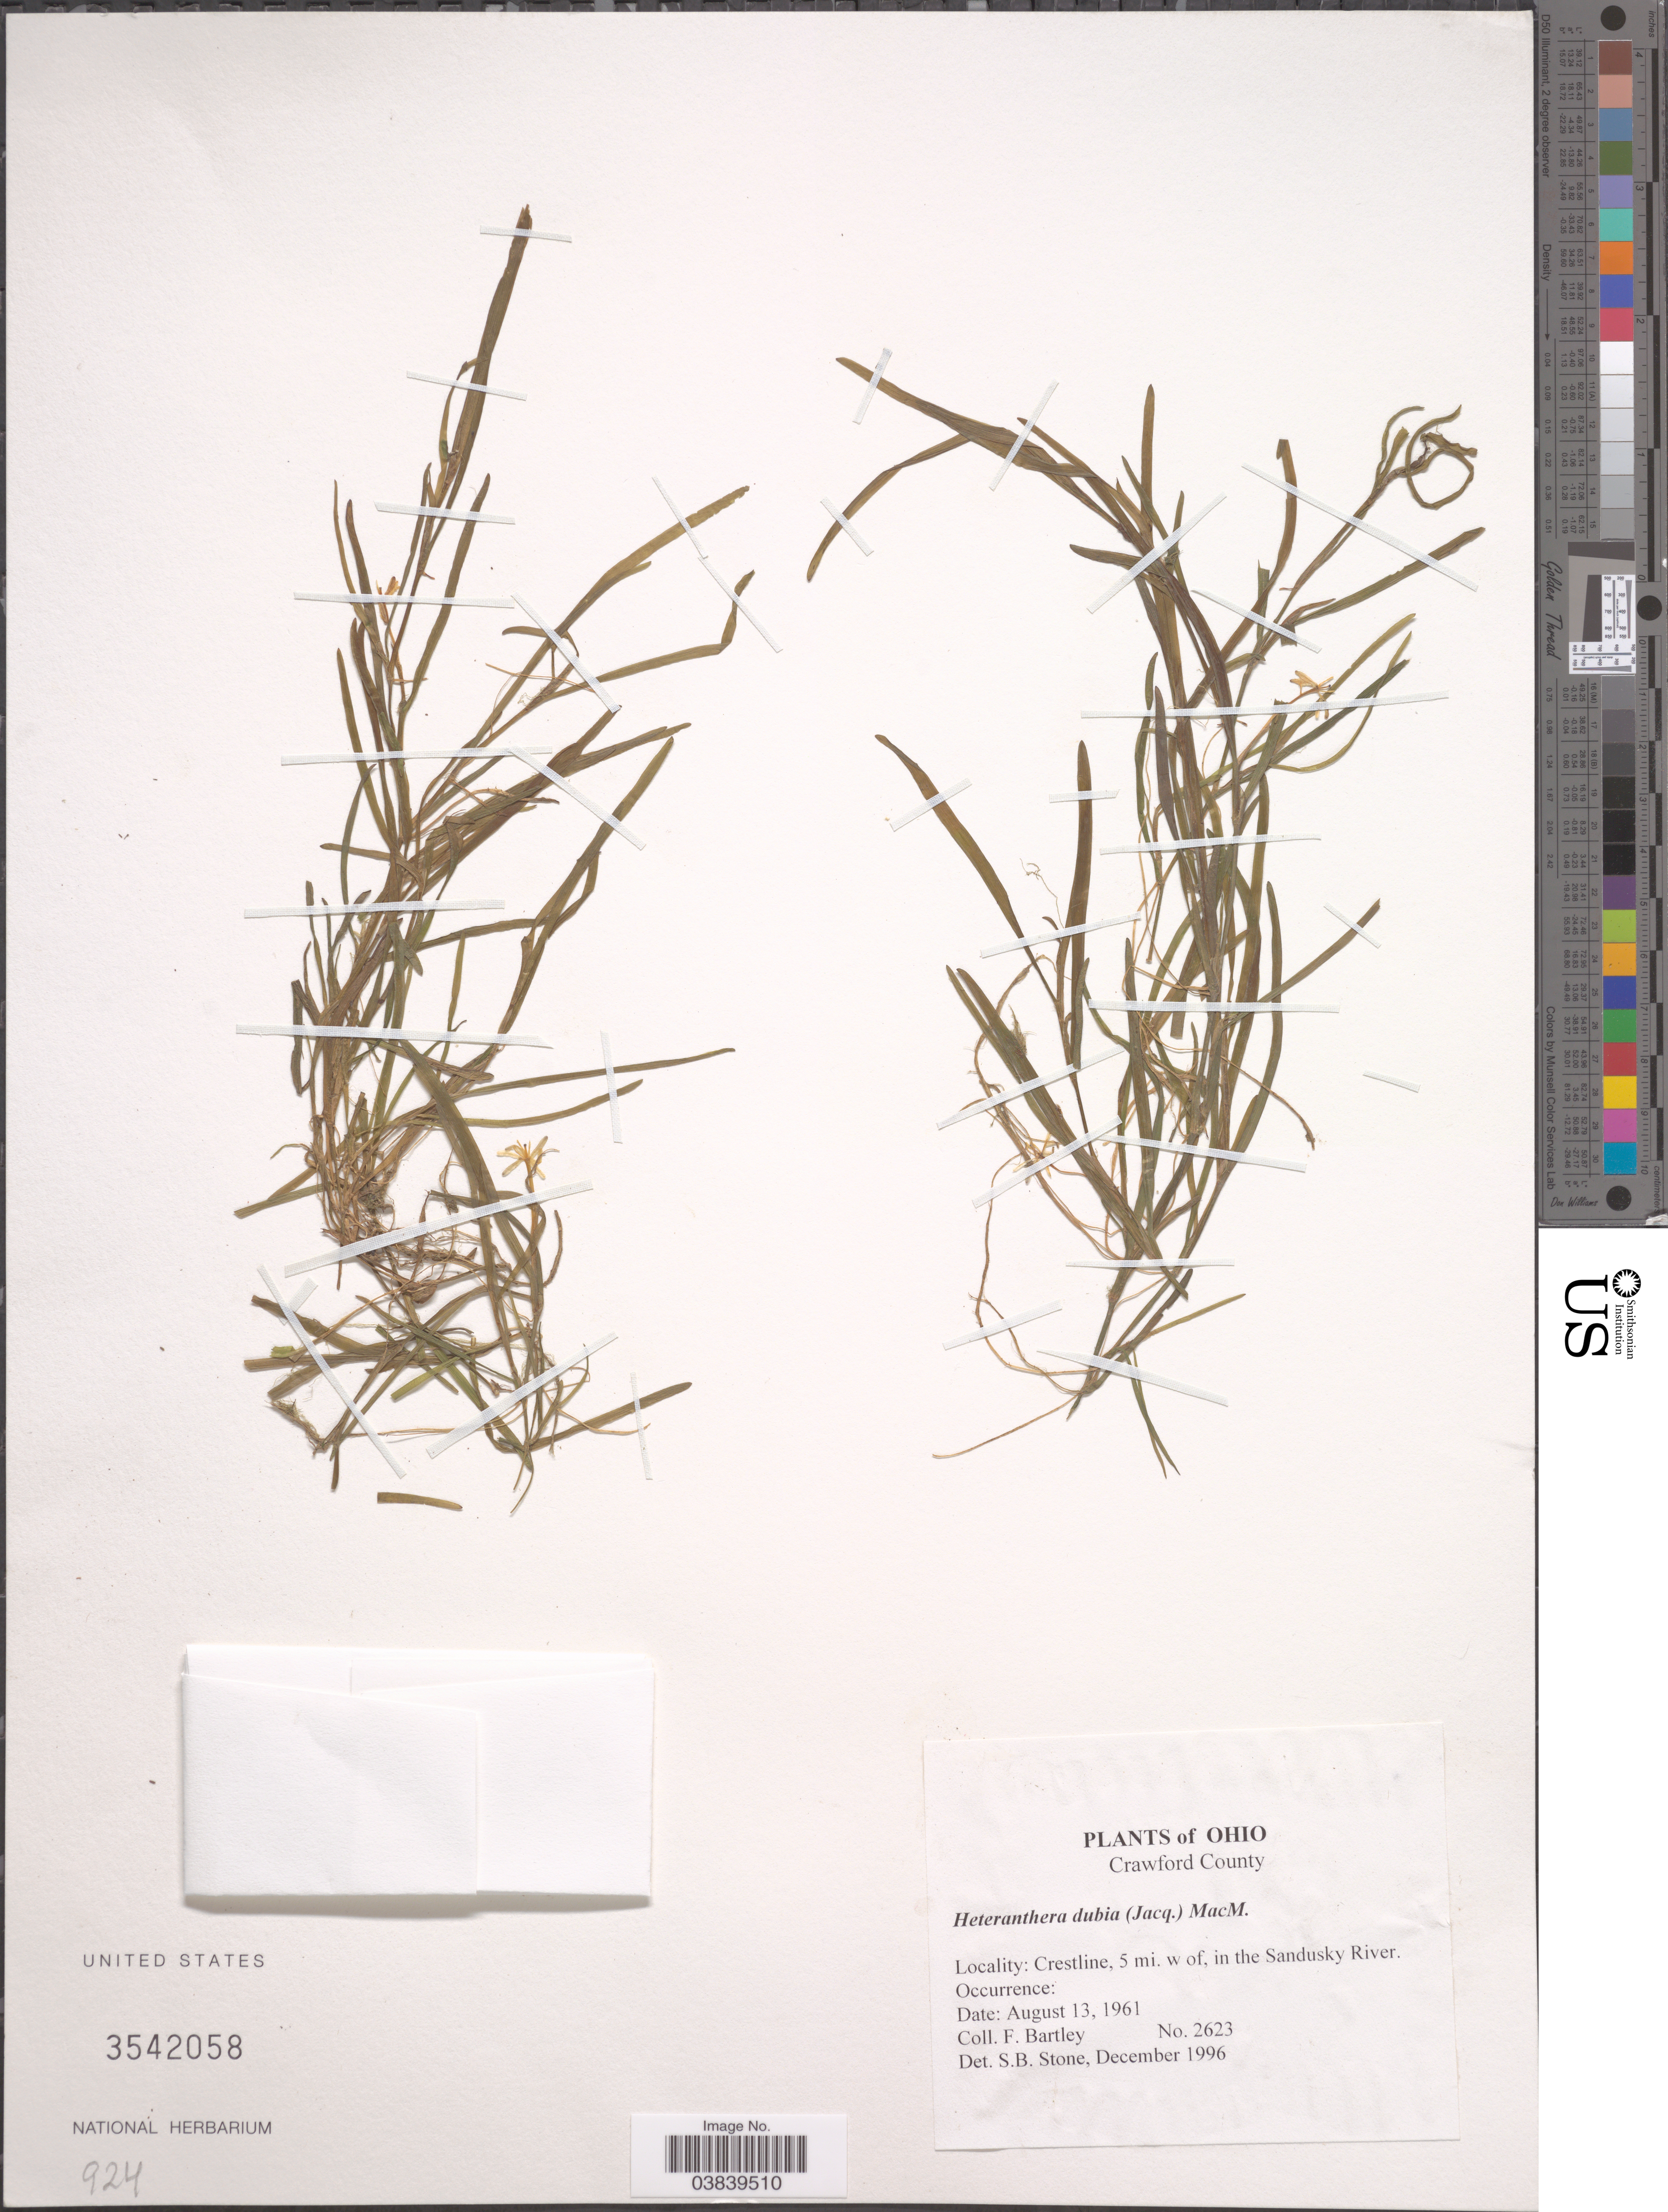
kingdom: Plantae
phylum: Tracheophyta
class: Liliopsida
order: Commelinales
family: Pontederiaceae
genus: Heteranthera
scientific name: Heteranthera dubia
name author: (Jacq.) MacMill.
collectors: F. Bartley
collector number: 2623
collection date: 1961-08-13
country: United States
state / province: Ohio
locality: Crawford County. Crestline, 5 mi. w of, in the Sandusky River.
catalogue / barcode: US 3542058